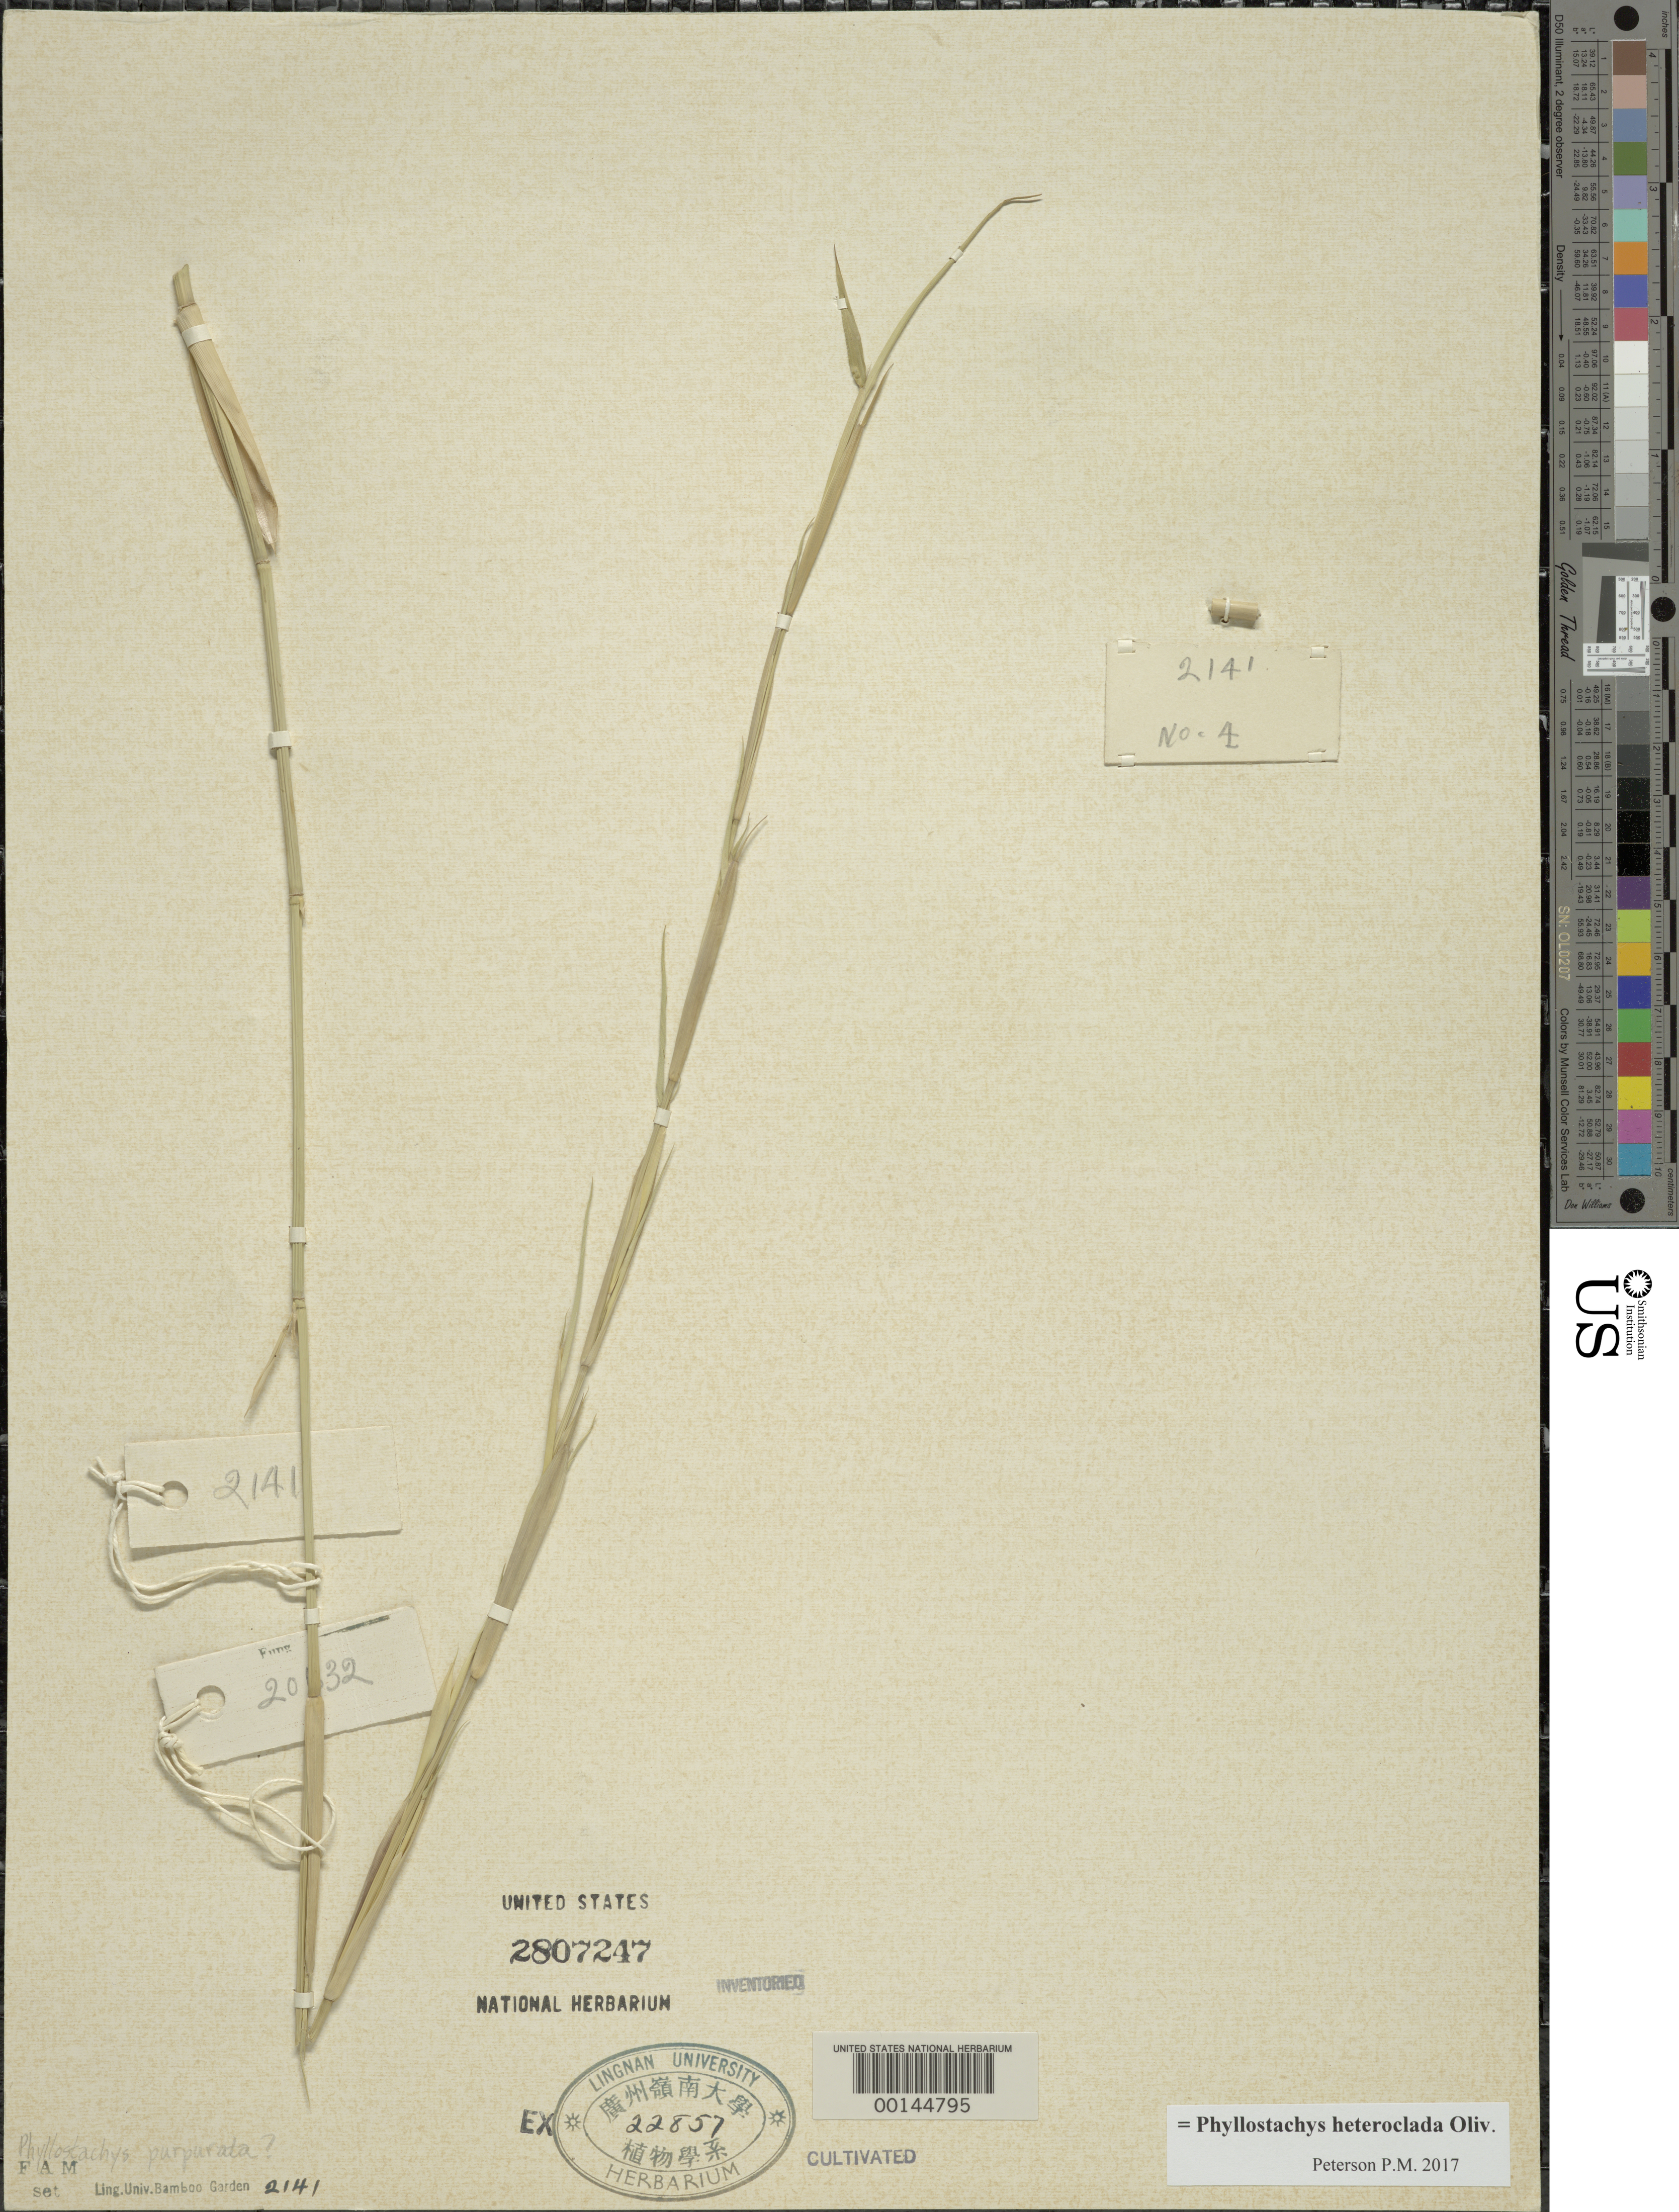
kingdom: Plantae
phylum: Tracheophyta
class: Liliopsida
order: Poales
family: Poaceae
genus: Phyllostachys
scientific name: Phyllostachys heteroclada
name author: Oliv.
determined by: Poaceae Reorganization Project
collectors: H. L. Fung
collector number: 20632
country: China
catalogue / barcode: US 2807247